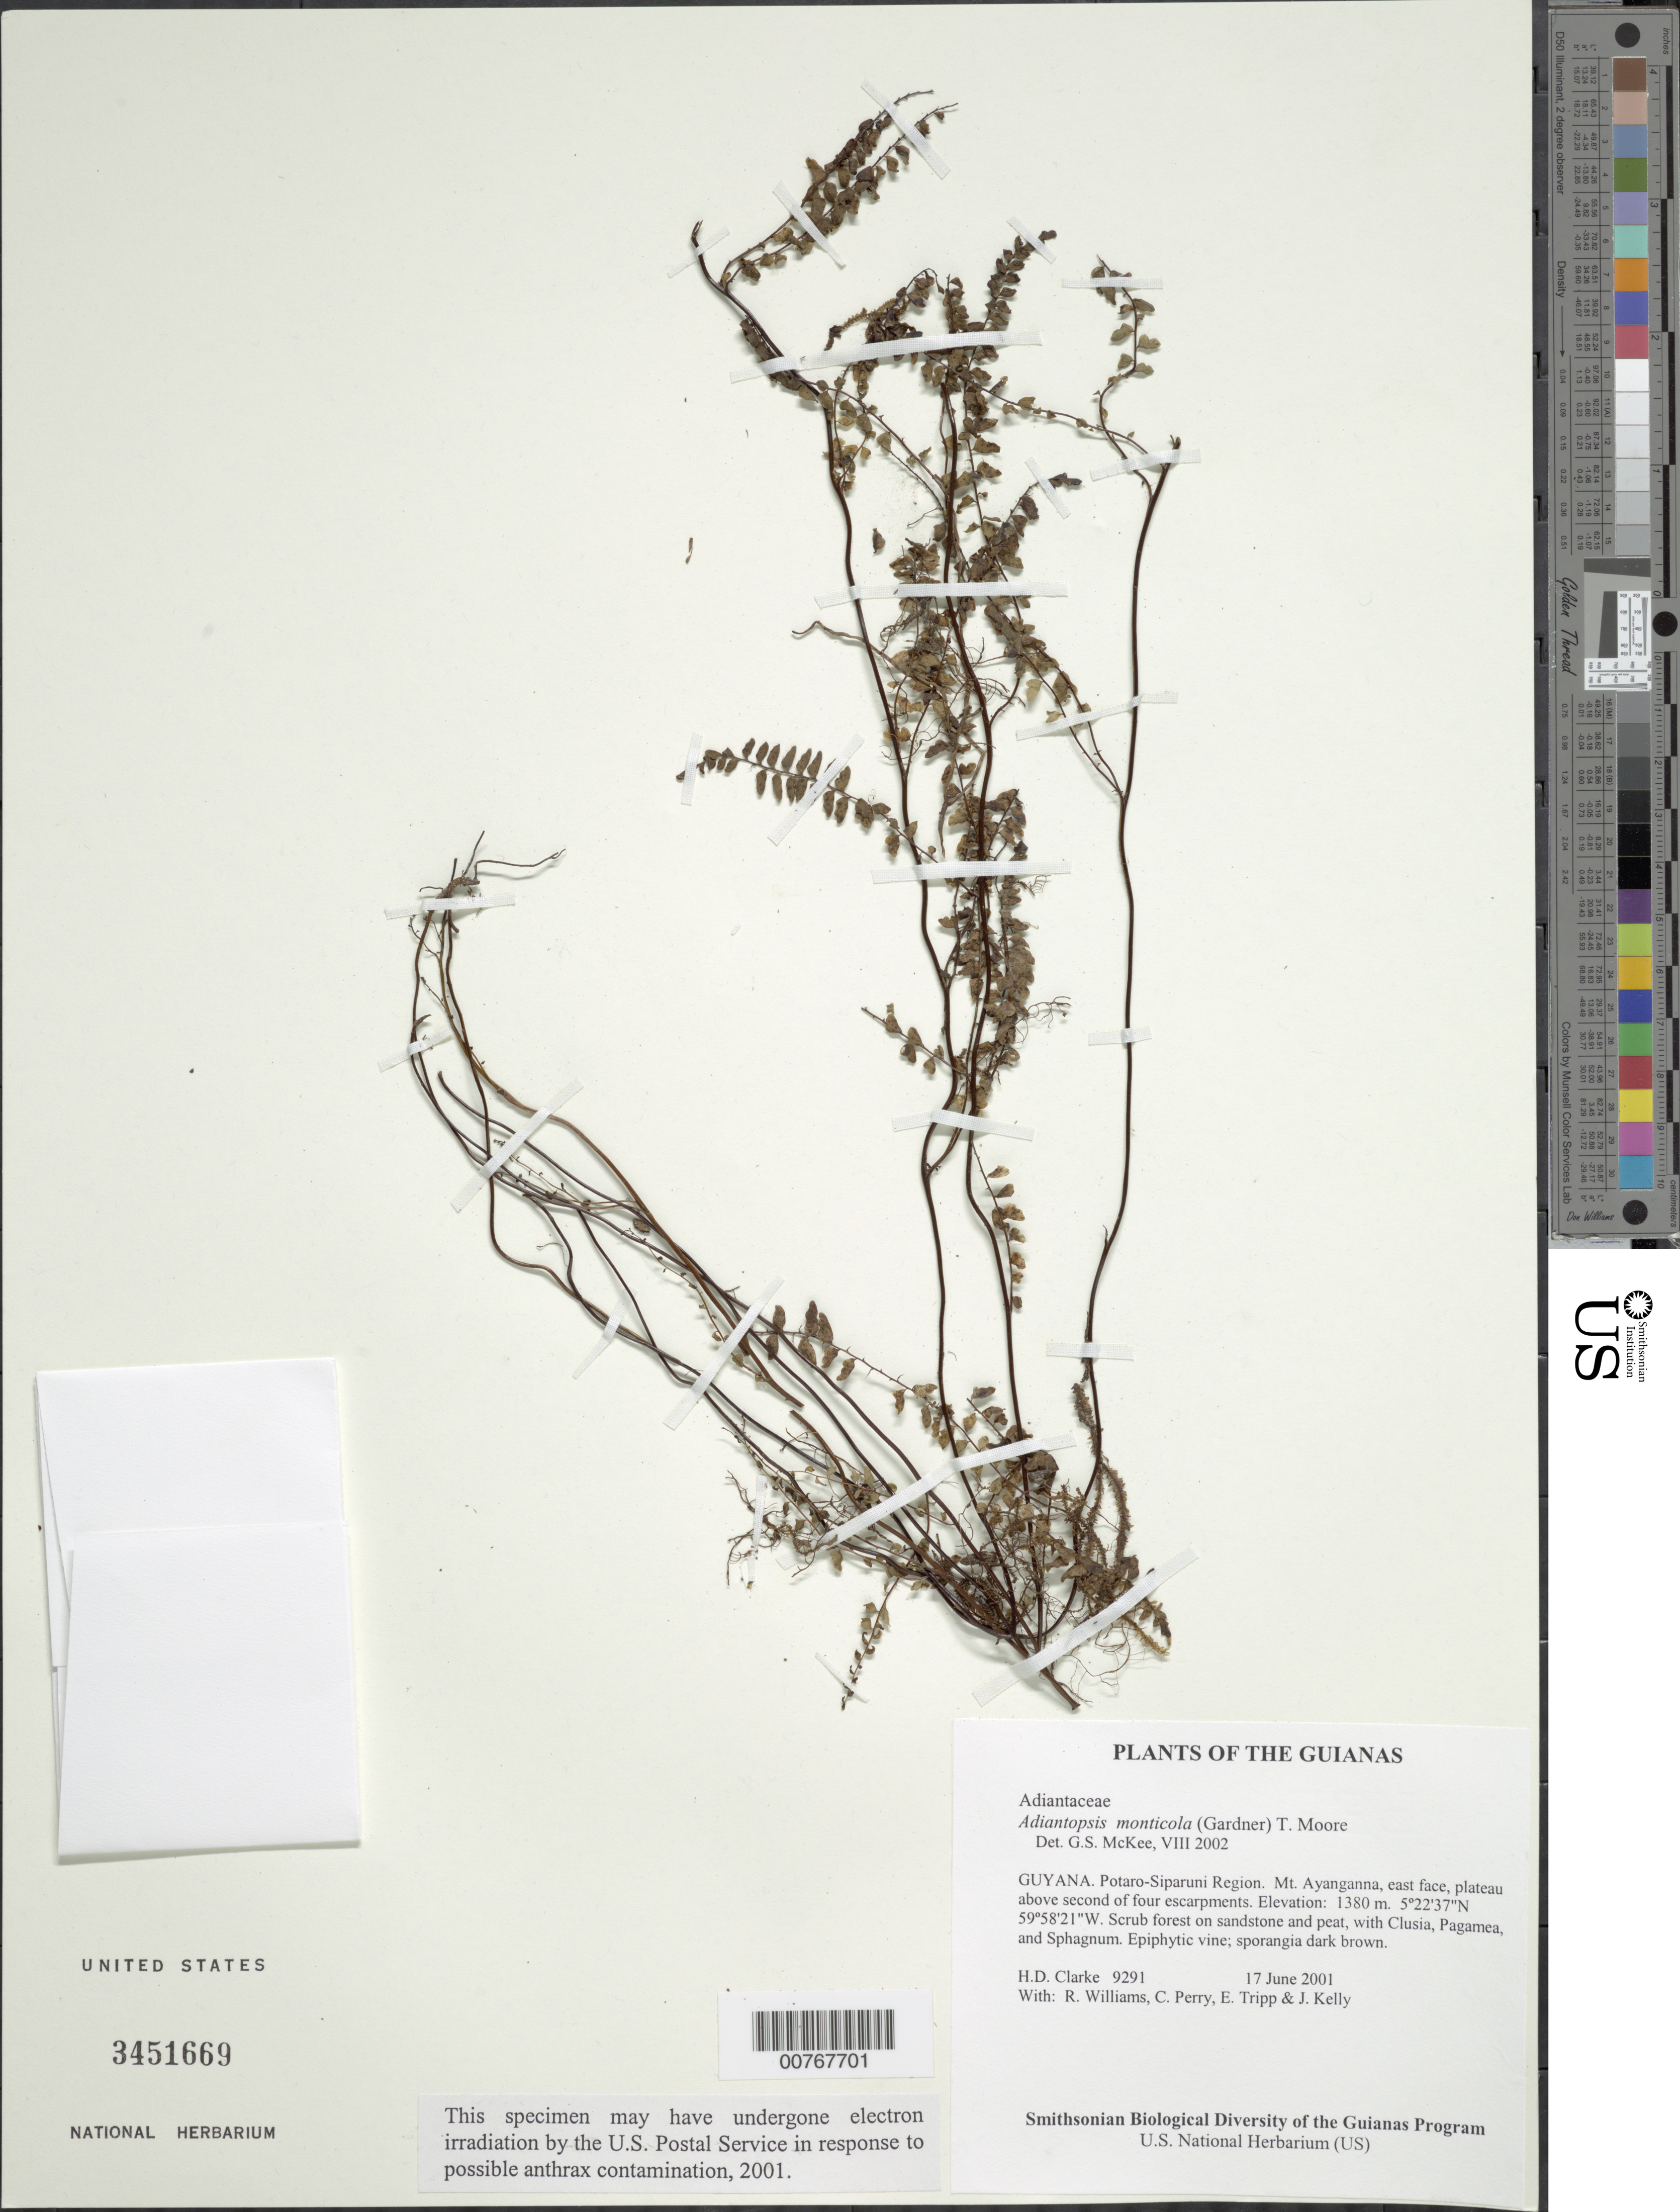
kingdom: Plantae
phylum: Tracheophyta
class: Polypodiopsida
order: Polypodiales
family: Pteridaceae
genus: Adiantopsis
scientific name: Adiantopsis monticola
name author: (Gardner) T. Moore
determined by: McKee, G. S., (US), NMNH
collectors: H. D. Clarke, R. Williams, C. Perry, E. Tripp & J. Kelly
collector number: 9291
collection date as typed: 17 June 2001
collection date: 2001-06-17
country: Guyana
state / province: Potaro-Siparuni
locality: Mt. Ayanganna, east face, plateau above second of four escarpments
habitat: Scrub forest on sandstone and peat, with Clusia, Pagamea, and Sphagnum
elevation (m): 1380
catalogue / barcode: US 3451669